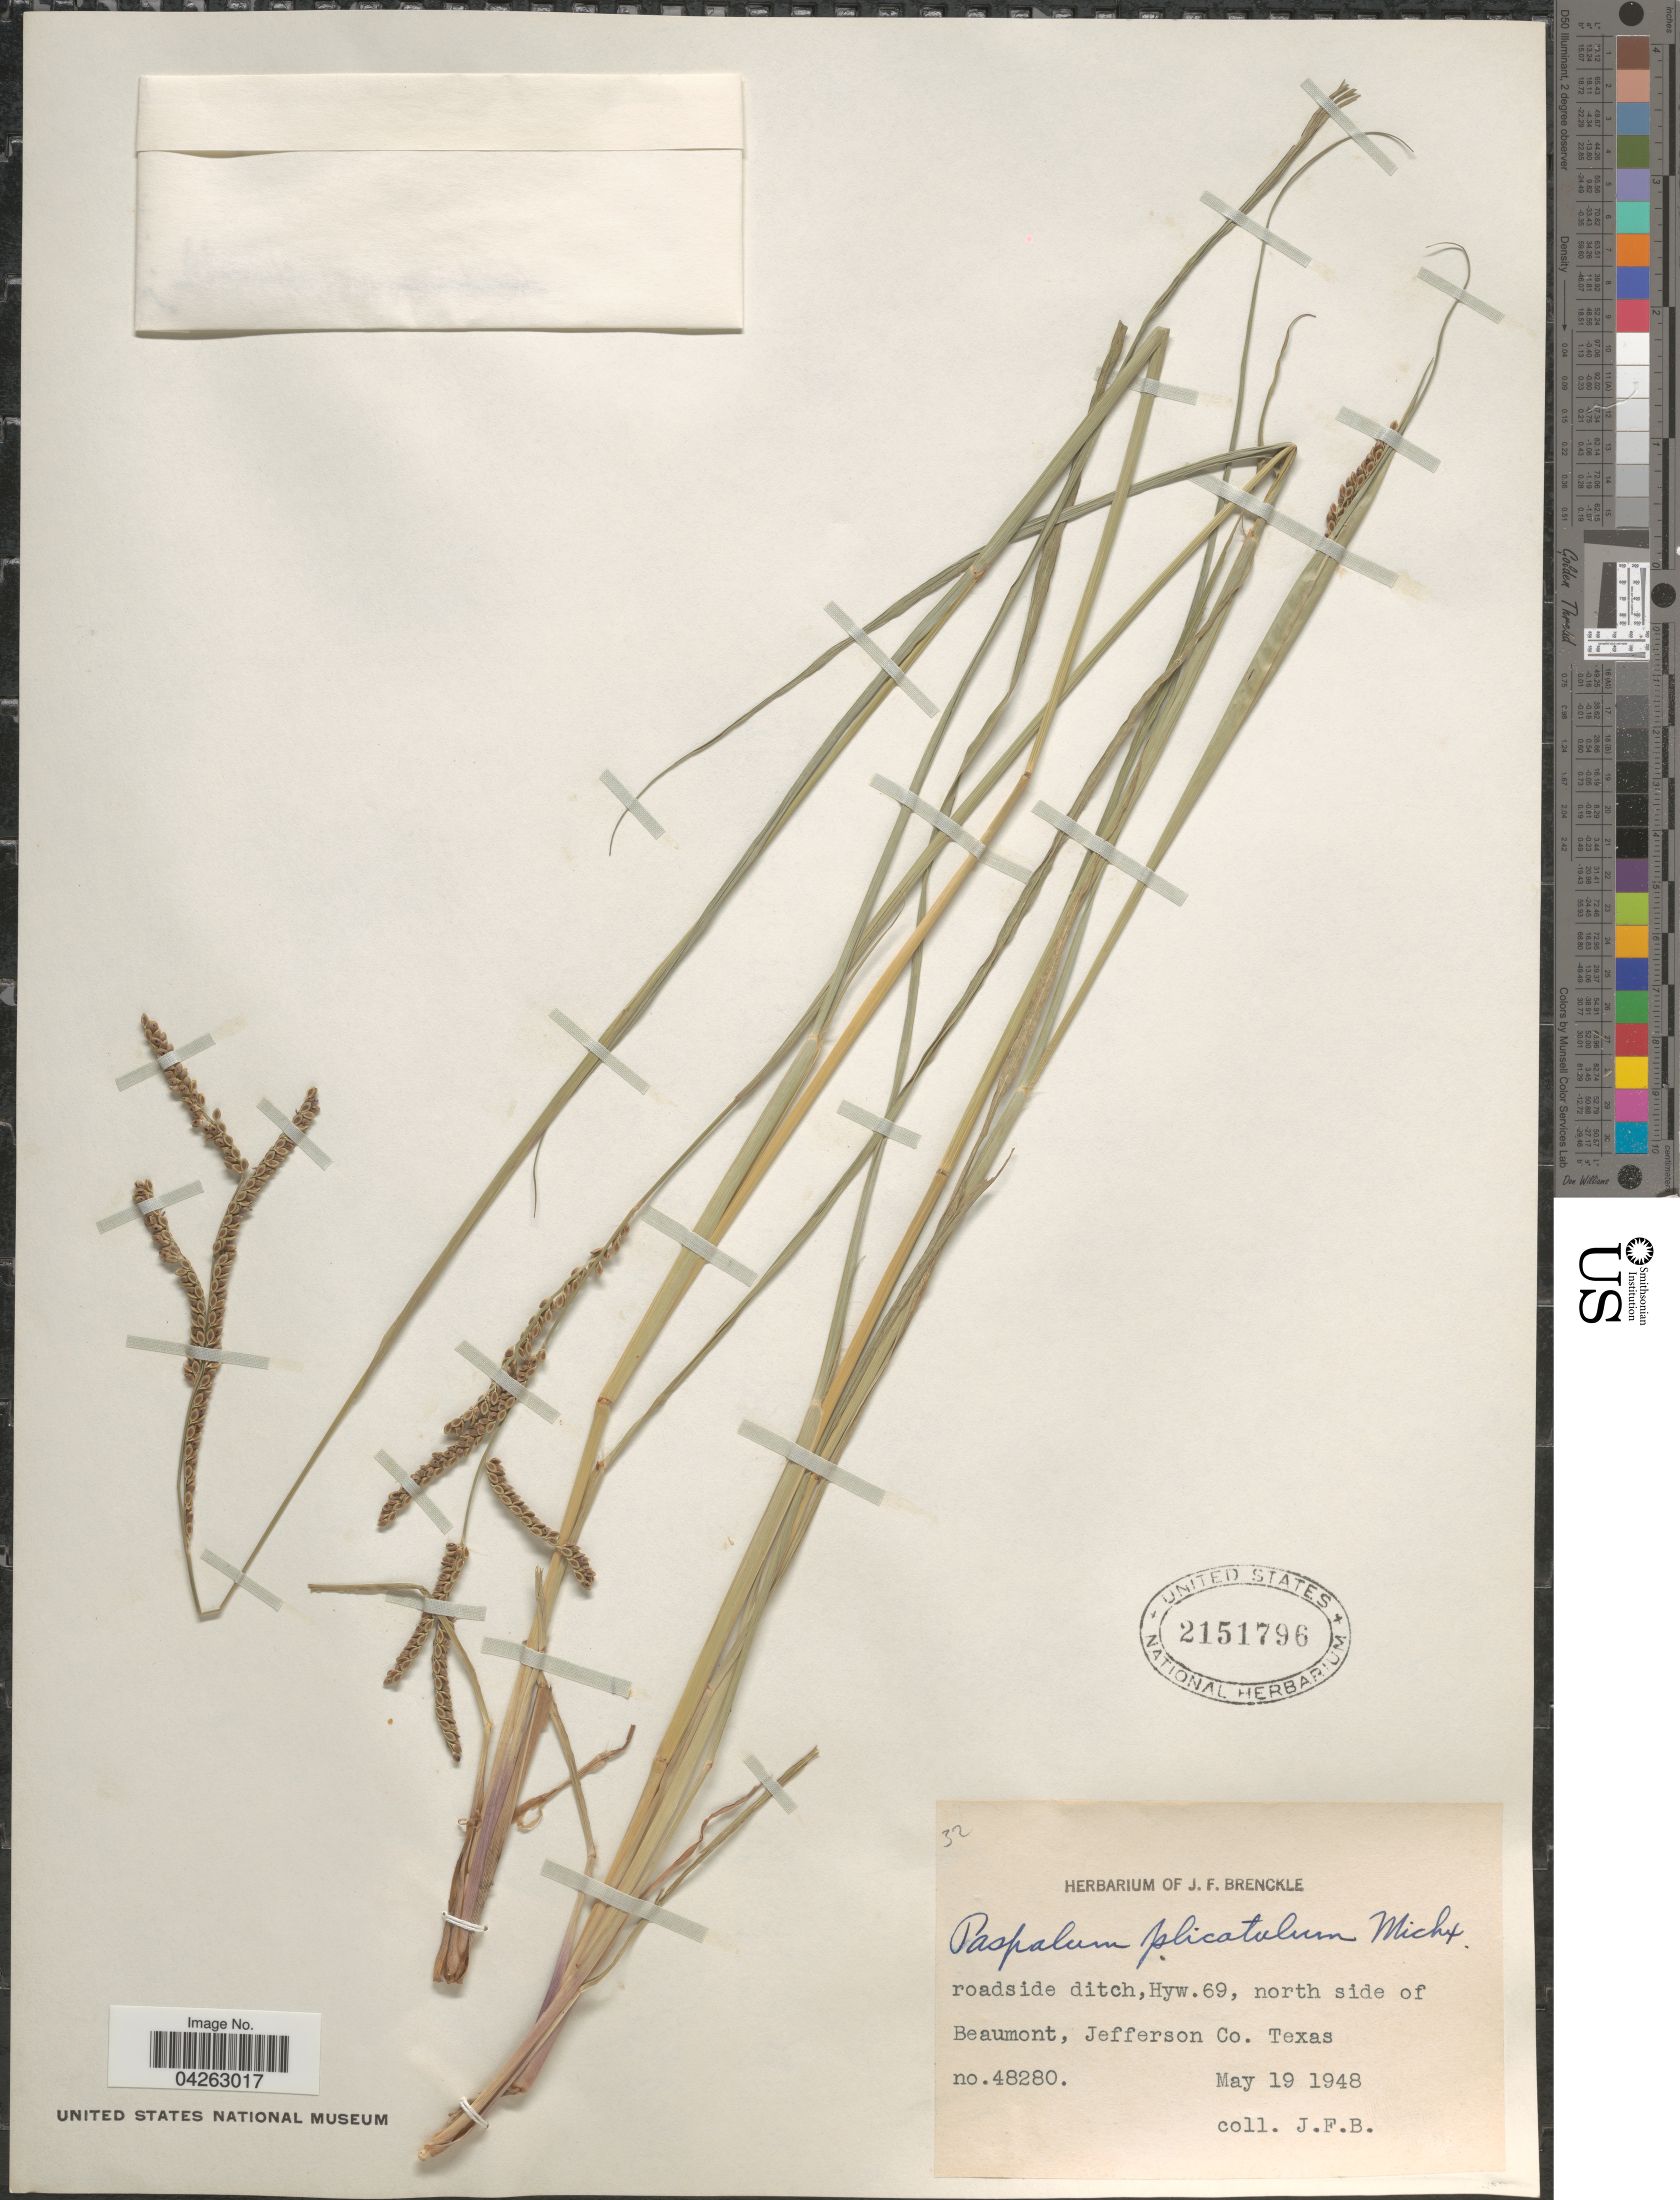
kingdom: Plantae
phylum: Tracheophyta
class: Liliopsida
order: Poales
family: Poaceae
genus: Paspalum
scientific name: Paspalum plicatulum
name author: Michx.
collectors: J. Brenckle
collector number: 48280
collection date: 1948-05-19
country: United States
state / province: Texas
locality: Roadside ditch, Hyw. 69, north side of Beaumont, Jefferson Co.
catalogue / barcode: US 2151796